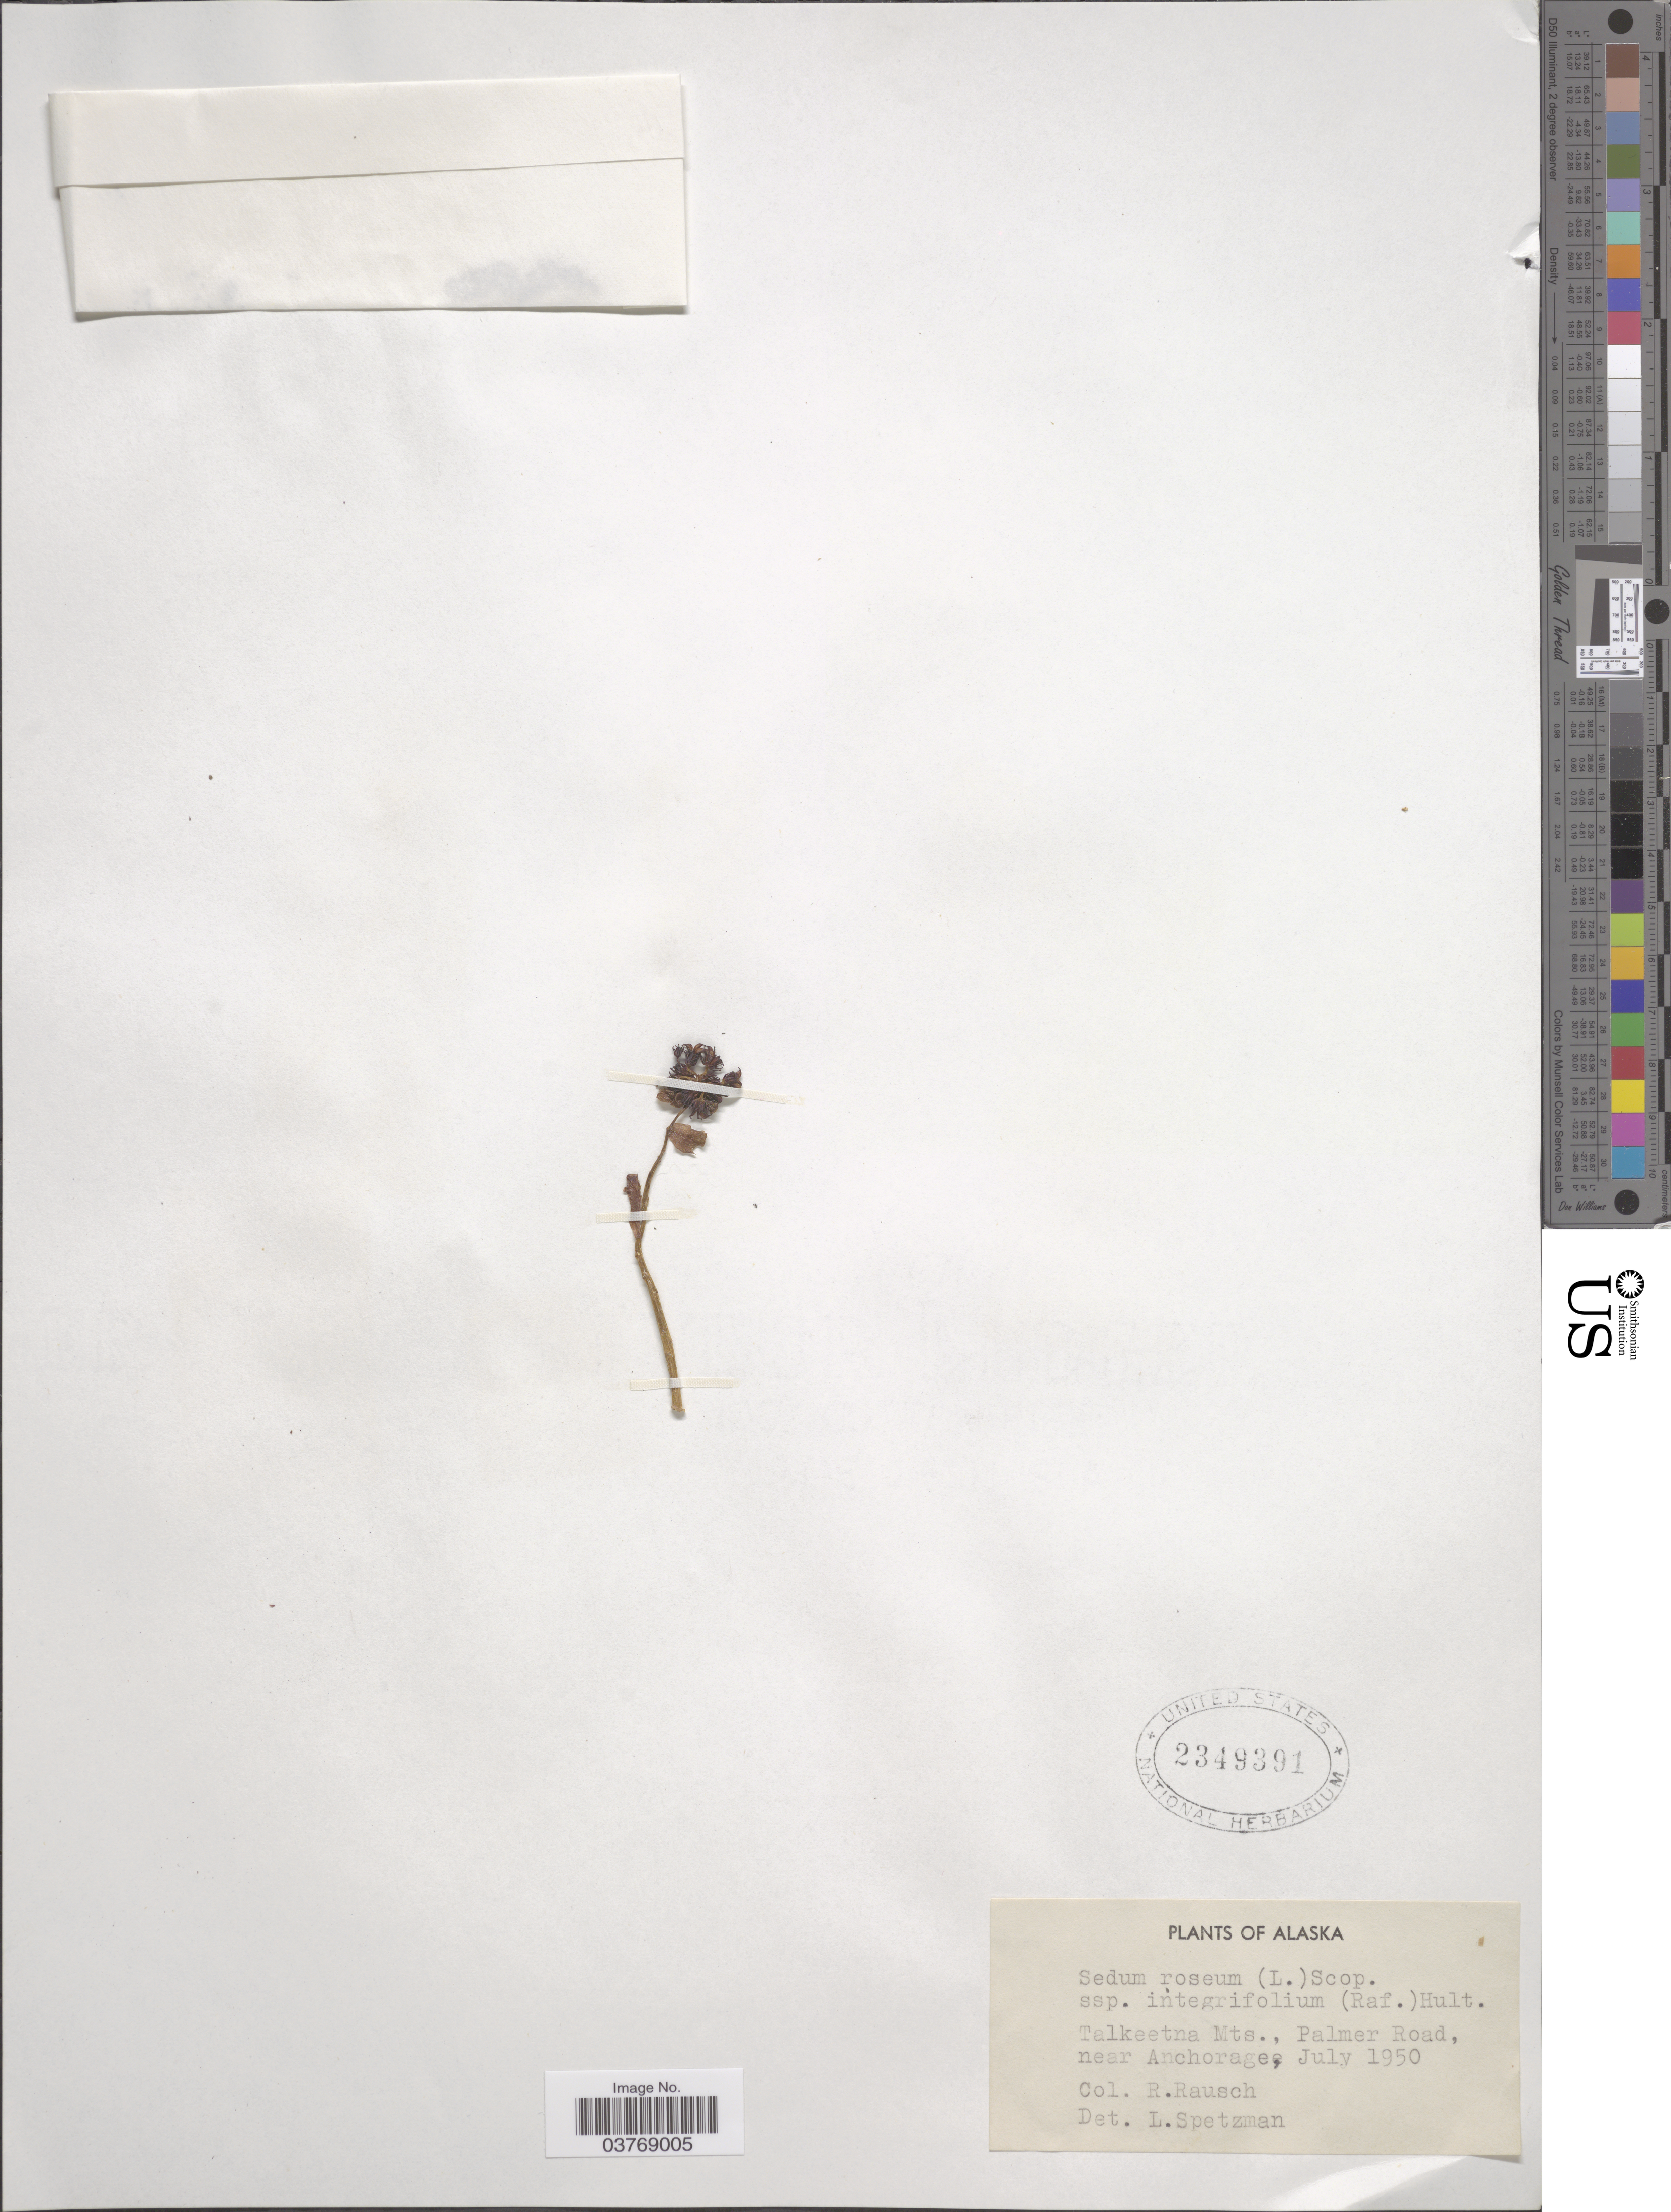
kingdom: Plantae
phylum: Tracheophyta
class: Magnoliopsida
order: Saxifragales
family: Crassulaceae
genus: Rhodiola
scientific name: Rhodiola integrifolia subsp. integrifolia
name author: Raf.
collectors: R. Rausch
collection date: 1950-07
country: United States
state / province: Alaska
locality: Talkeetna Mts., Palmer Road, near Anchoragee.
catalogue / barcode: US 2349391